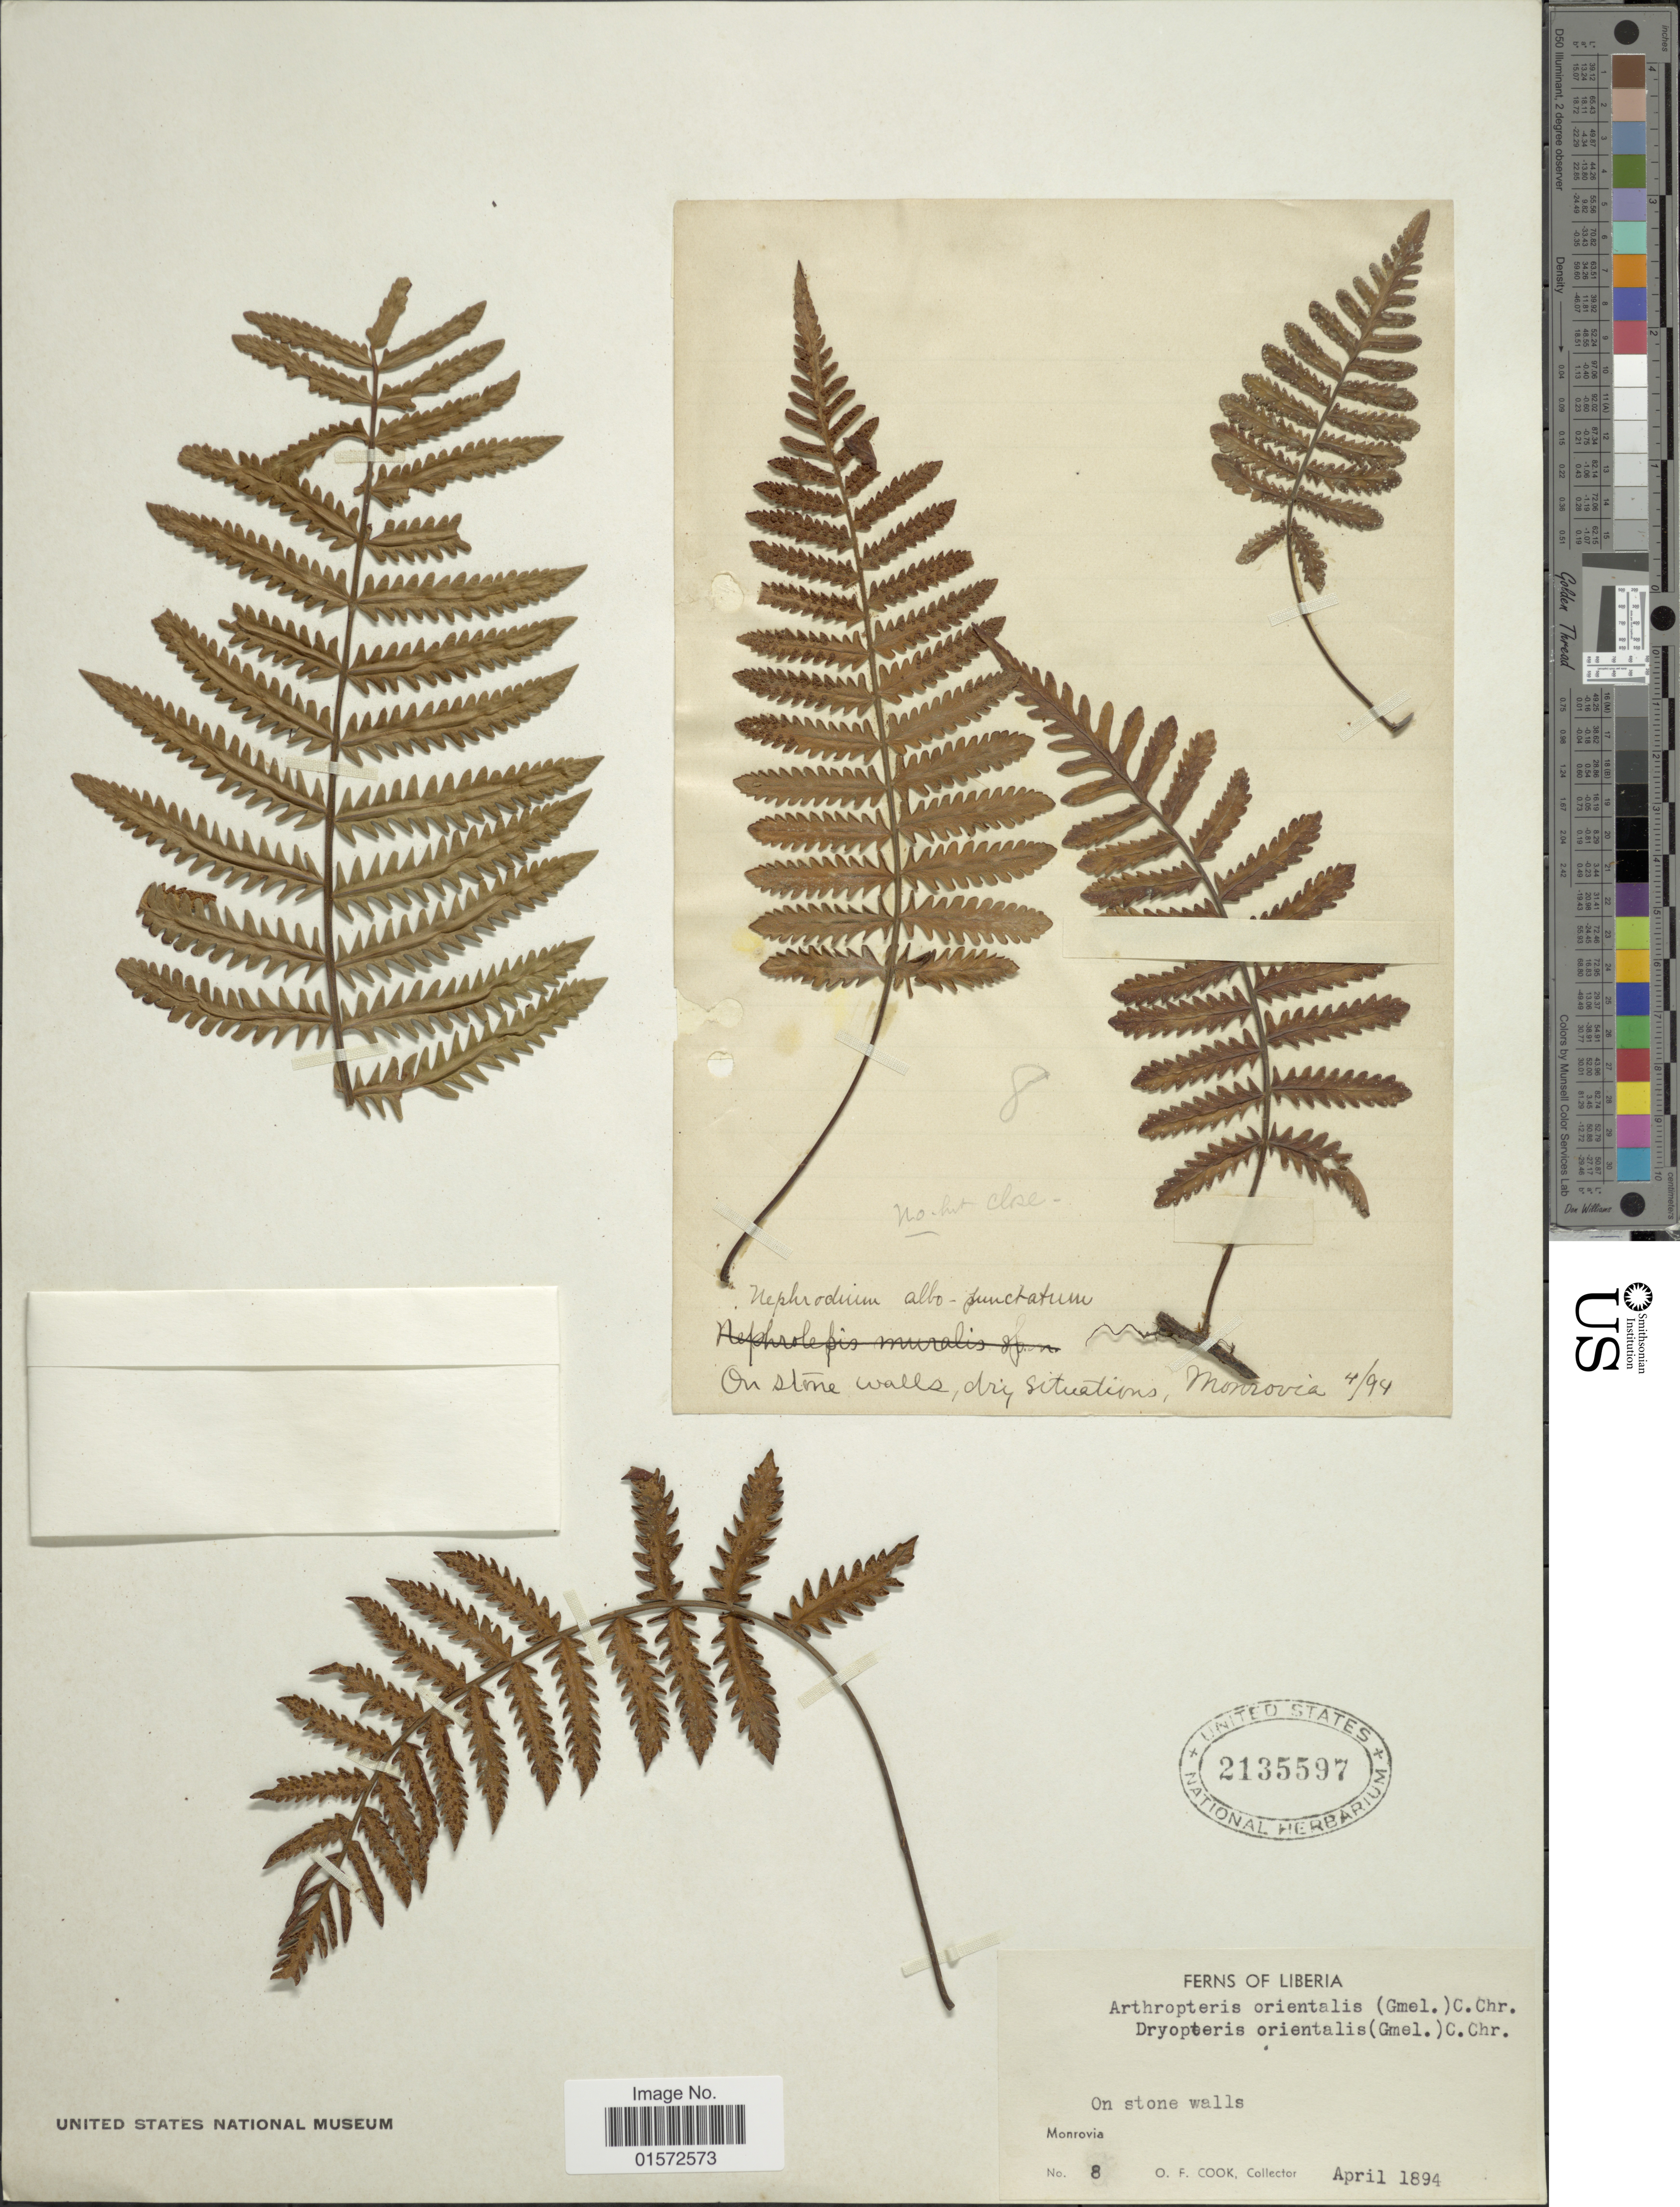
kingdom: Plantae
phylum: Tracheophyta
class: Polypodiopsida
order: Polypodiales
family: Tectariaceae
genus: Arthropteris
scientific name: Arthropteris orientalis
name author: (J.F. Gmel.) Posth.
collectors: O. F. Cook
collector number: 8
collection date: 1894-04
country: Liberia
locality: On stone walls, Monrovia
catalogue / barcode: US 2135597